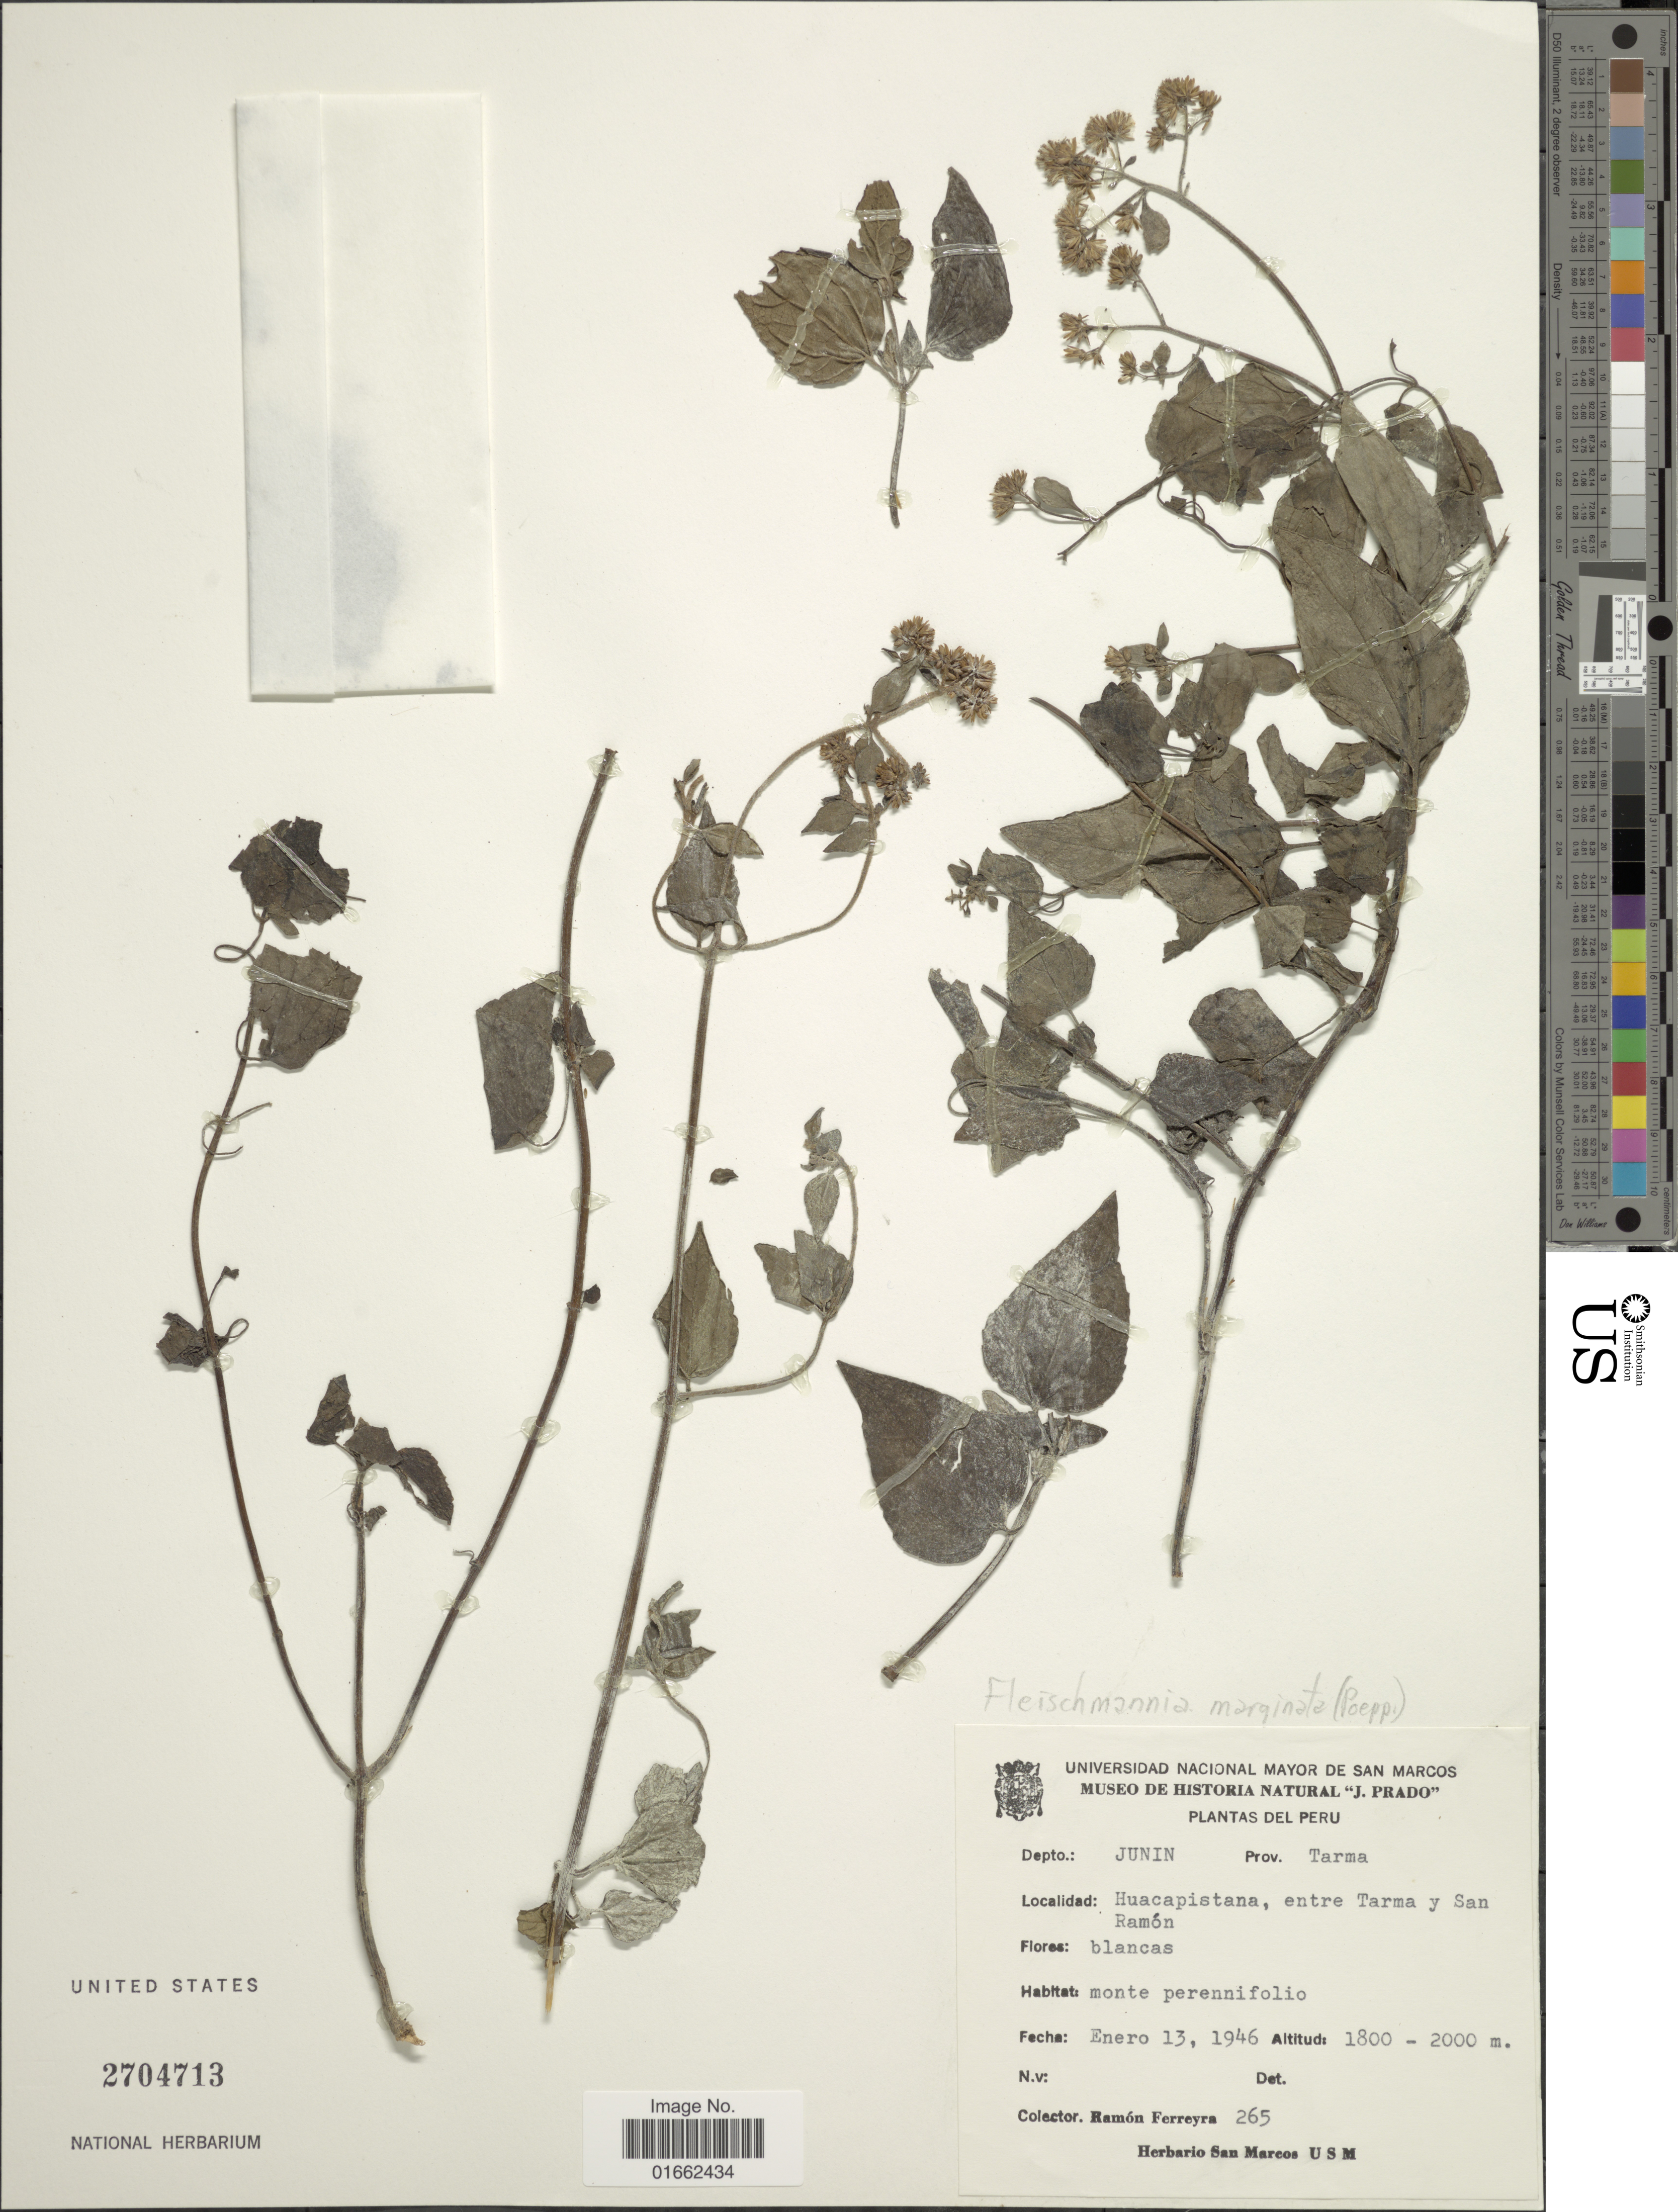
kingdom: Plantae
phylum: Tracheophyta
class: Magnoliopsida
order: Asterales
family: Asteraceae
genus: Fleischmannia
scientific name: Fleischmannia marginata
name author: (Poepp. & Endl.) R.M. King & H. Rob.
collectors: R. A. Ferreyra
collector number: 265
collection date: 1946-01-13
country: Peru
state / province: Junín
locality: Depto.: Junin. Prov. Tarma. Huacapistana, entre Tarma y San Ramón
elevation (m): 1800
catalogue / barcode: US 2704713